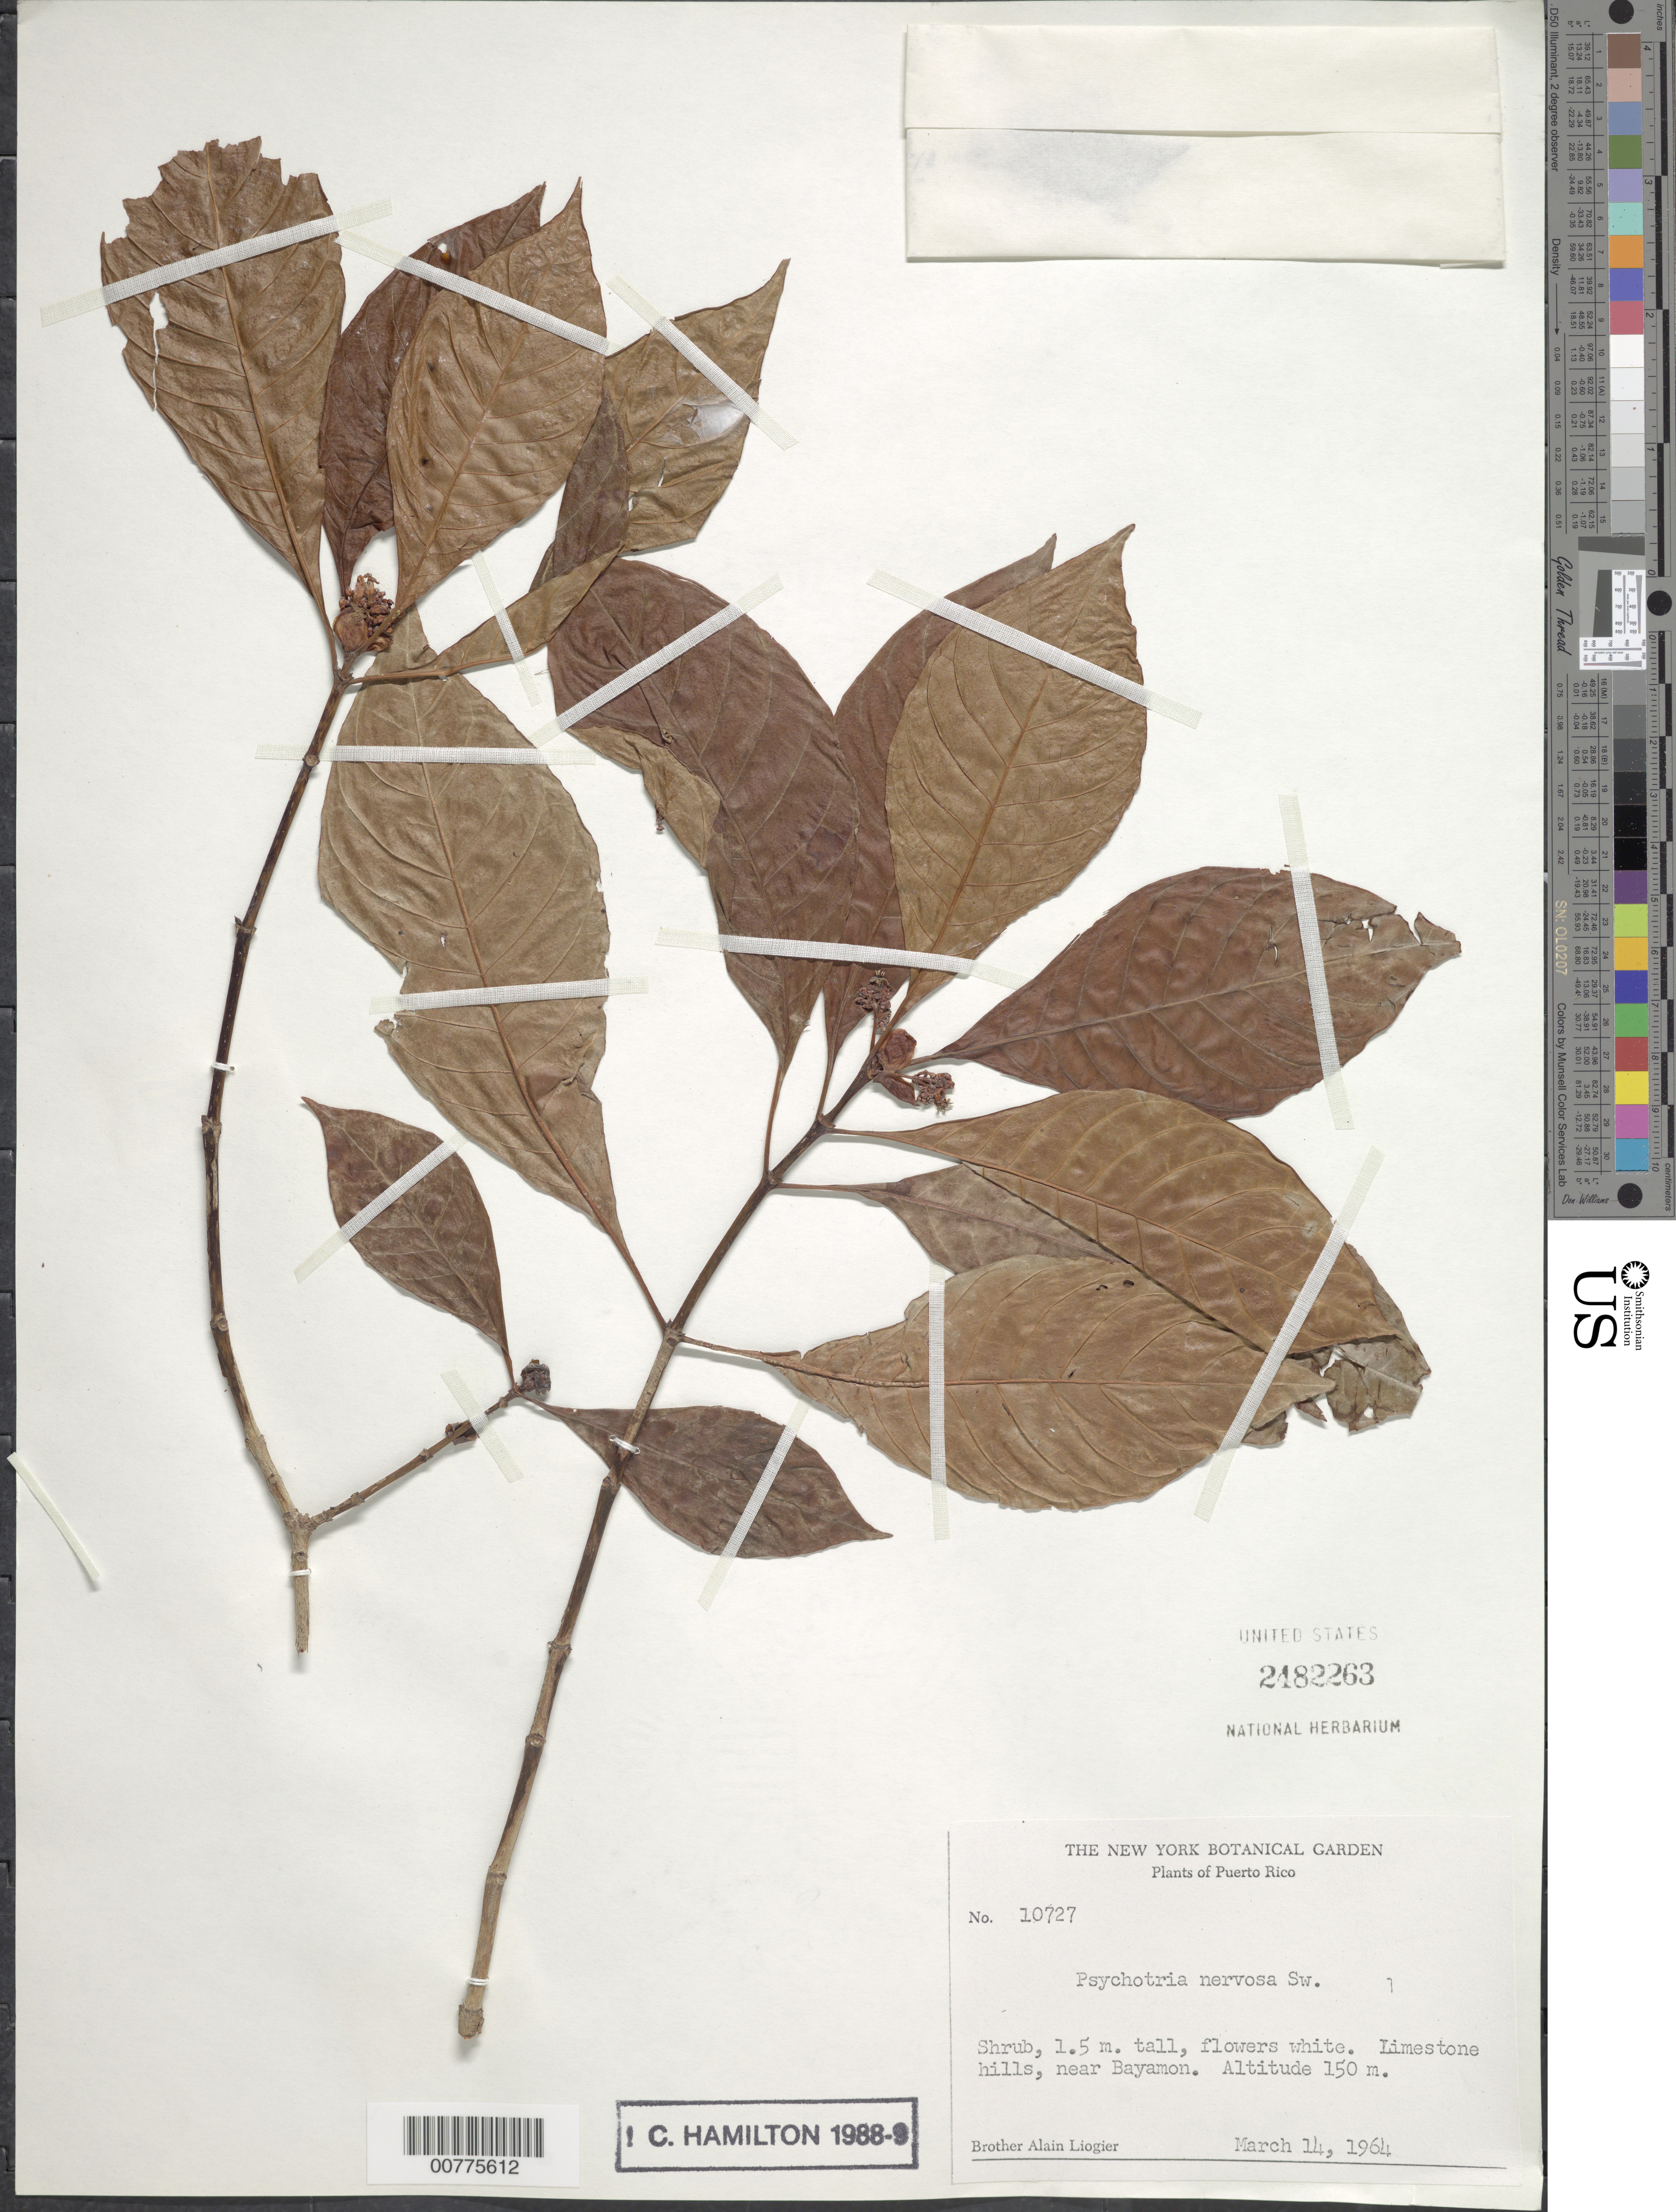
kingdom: Plantae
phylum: Tracheophyta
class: Magnoliopsida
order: Gentianales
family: Rubiaceae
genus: Psychotria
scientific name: Psychotria nervosa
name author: Sw.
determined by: Hamilton, C. W.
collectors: A. H. Liogier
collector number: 10727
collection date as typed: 14 Mar 1964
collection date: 1964-03-14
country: Puerto Rico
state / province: Bayamón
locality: Limestone hills, near Bayamon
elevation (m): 150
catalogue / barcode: US 2482263